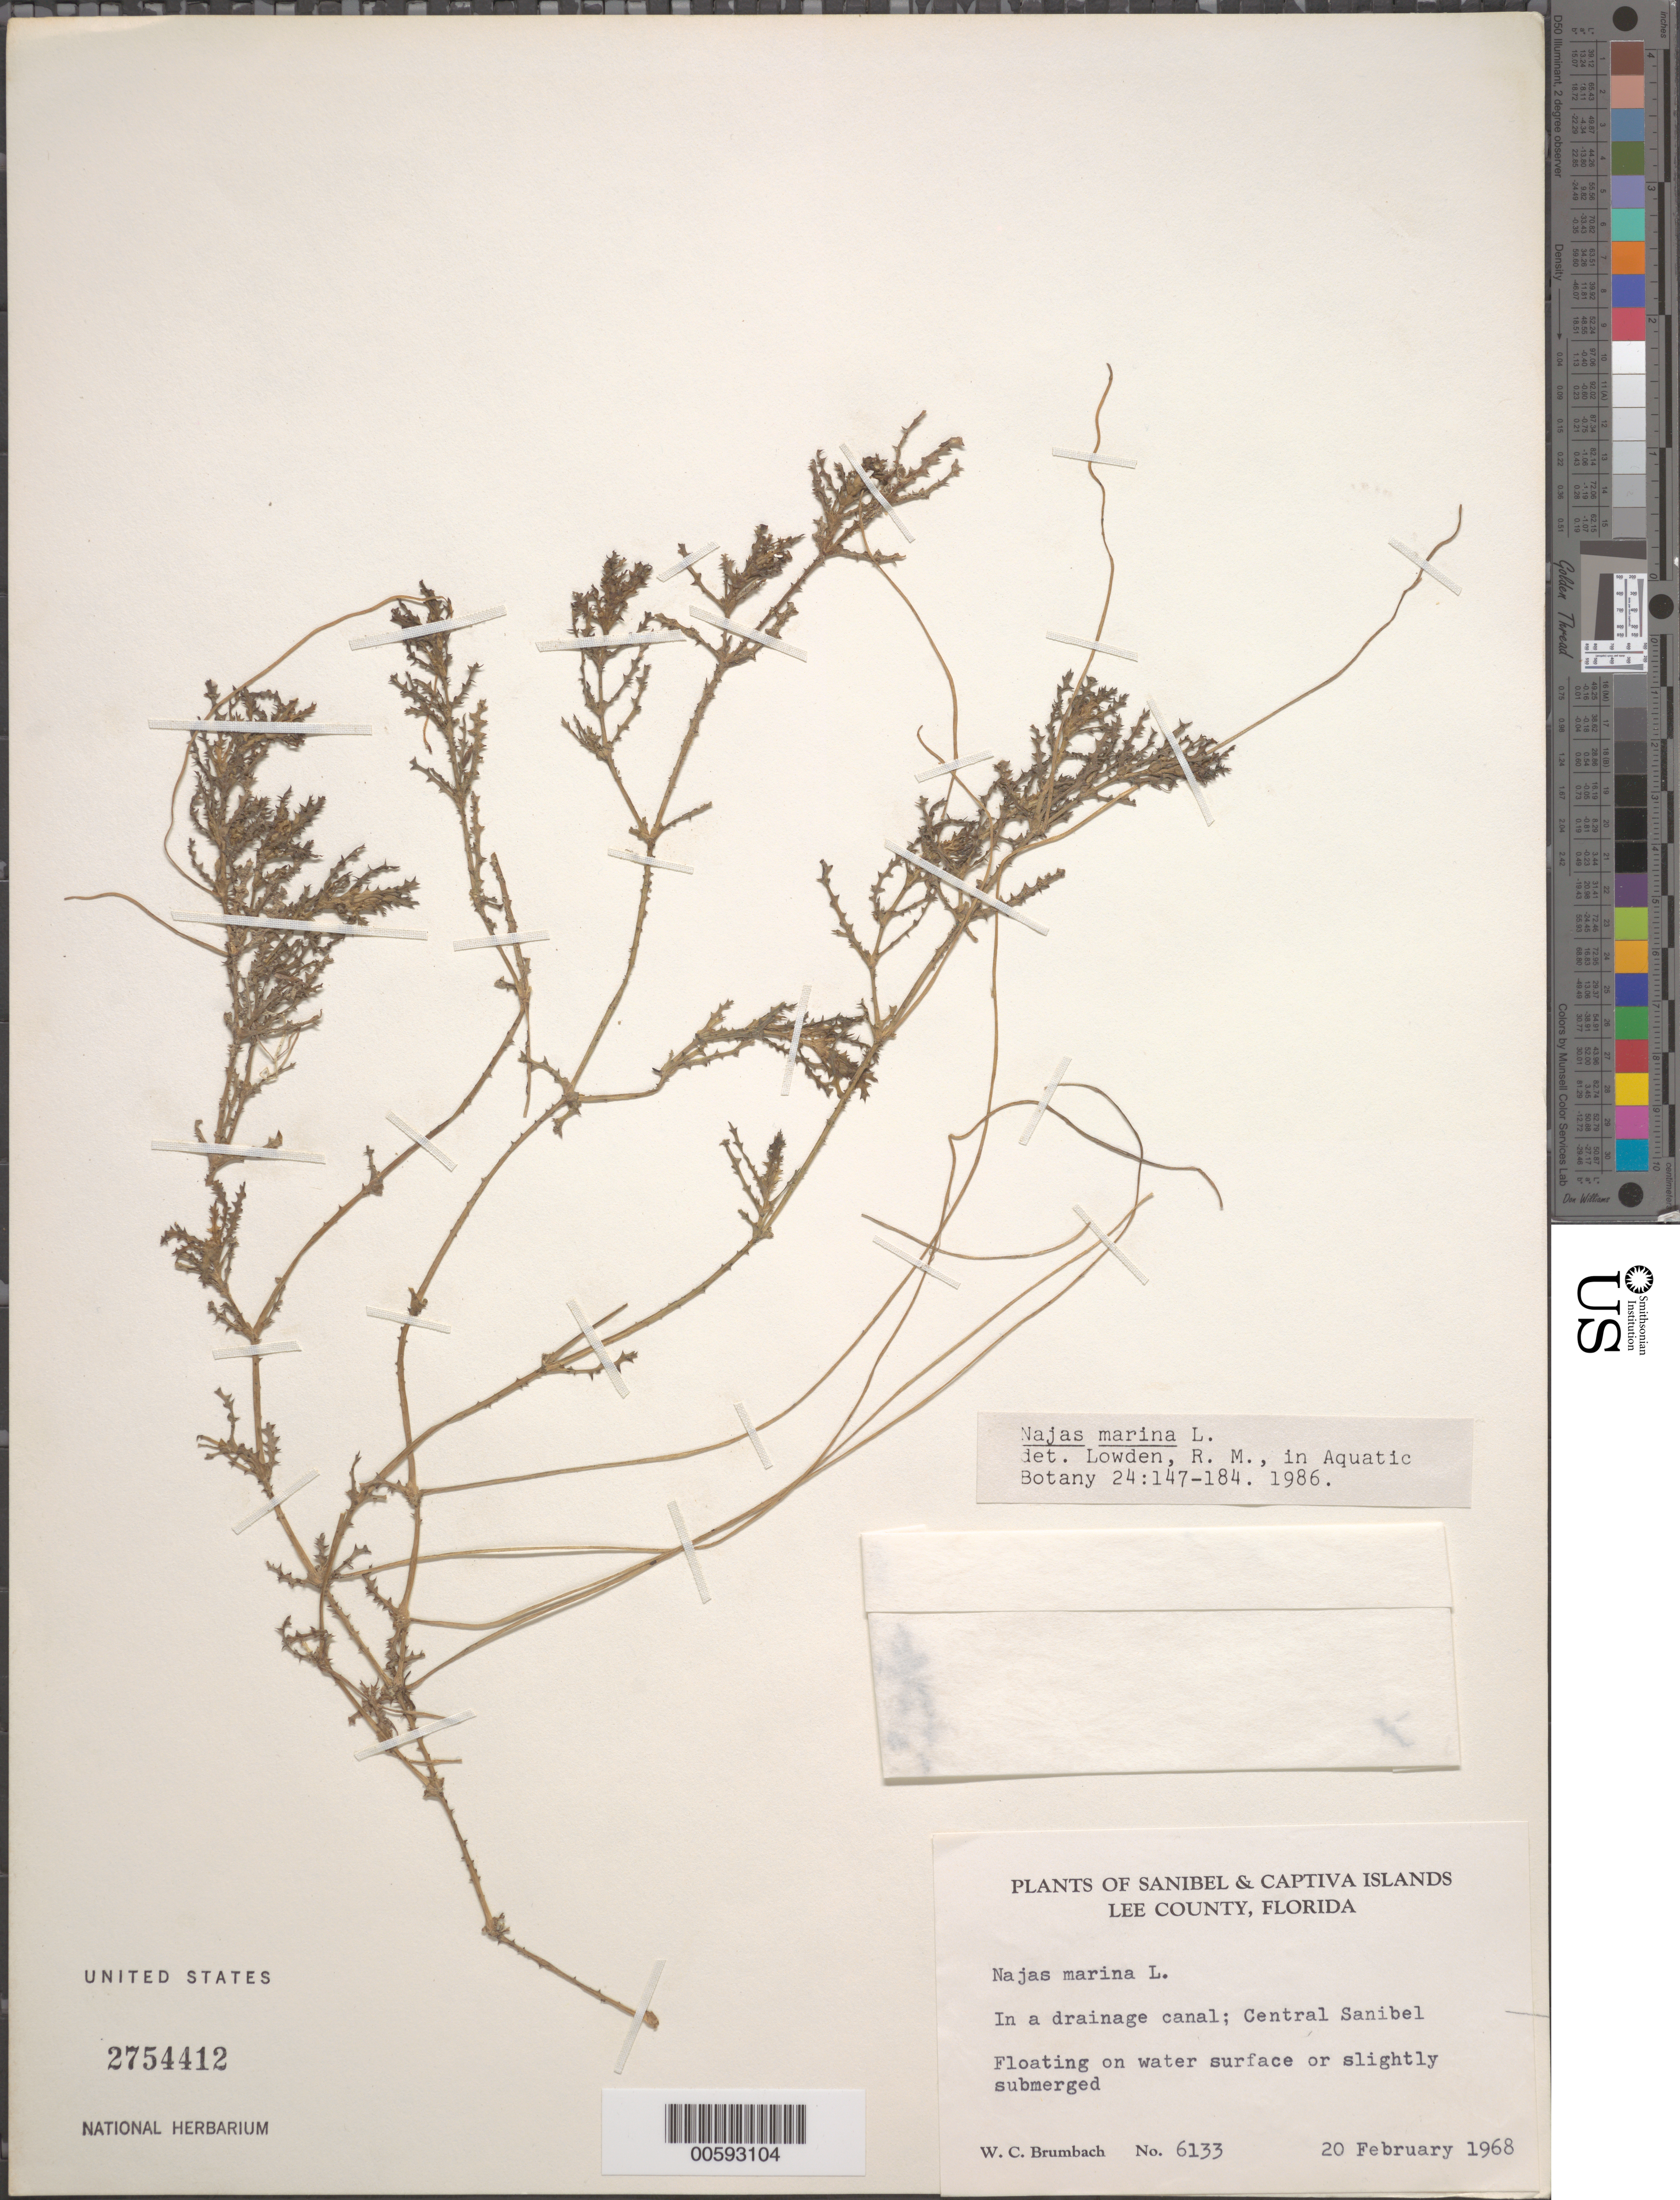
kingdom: Plantae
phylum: Tracheophyta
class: Liliopsida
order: Alismatales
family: Hydrocharitaceae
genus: Najas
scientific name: Najas marina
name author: L.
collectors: W. C. Brumbach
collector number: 6133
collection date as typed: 20 Feb 1970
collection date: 1970-02-20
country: United States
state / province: Florida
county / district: Lee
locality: Central Sanibel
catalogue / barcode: US 2754412